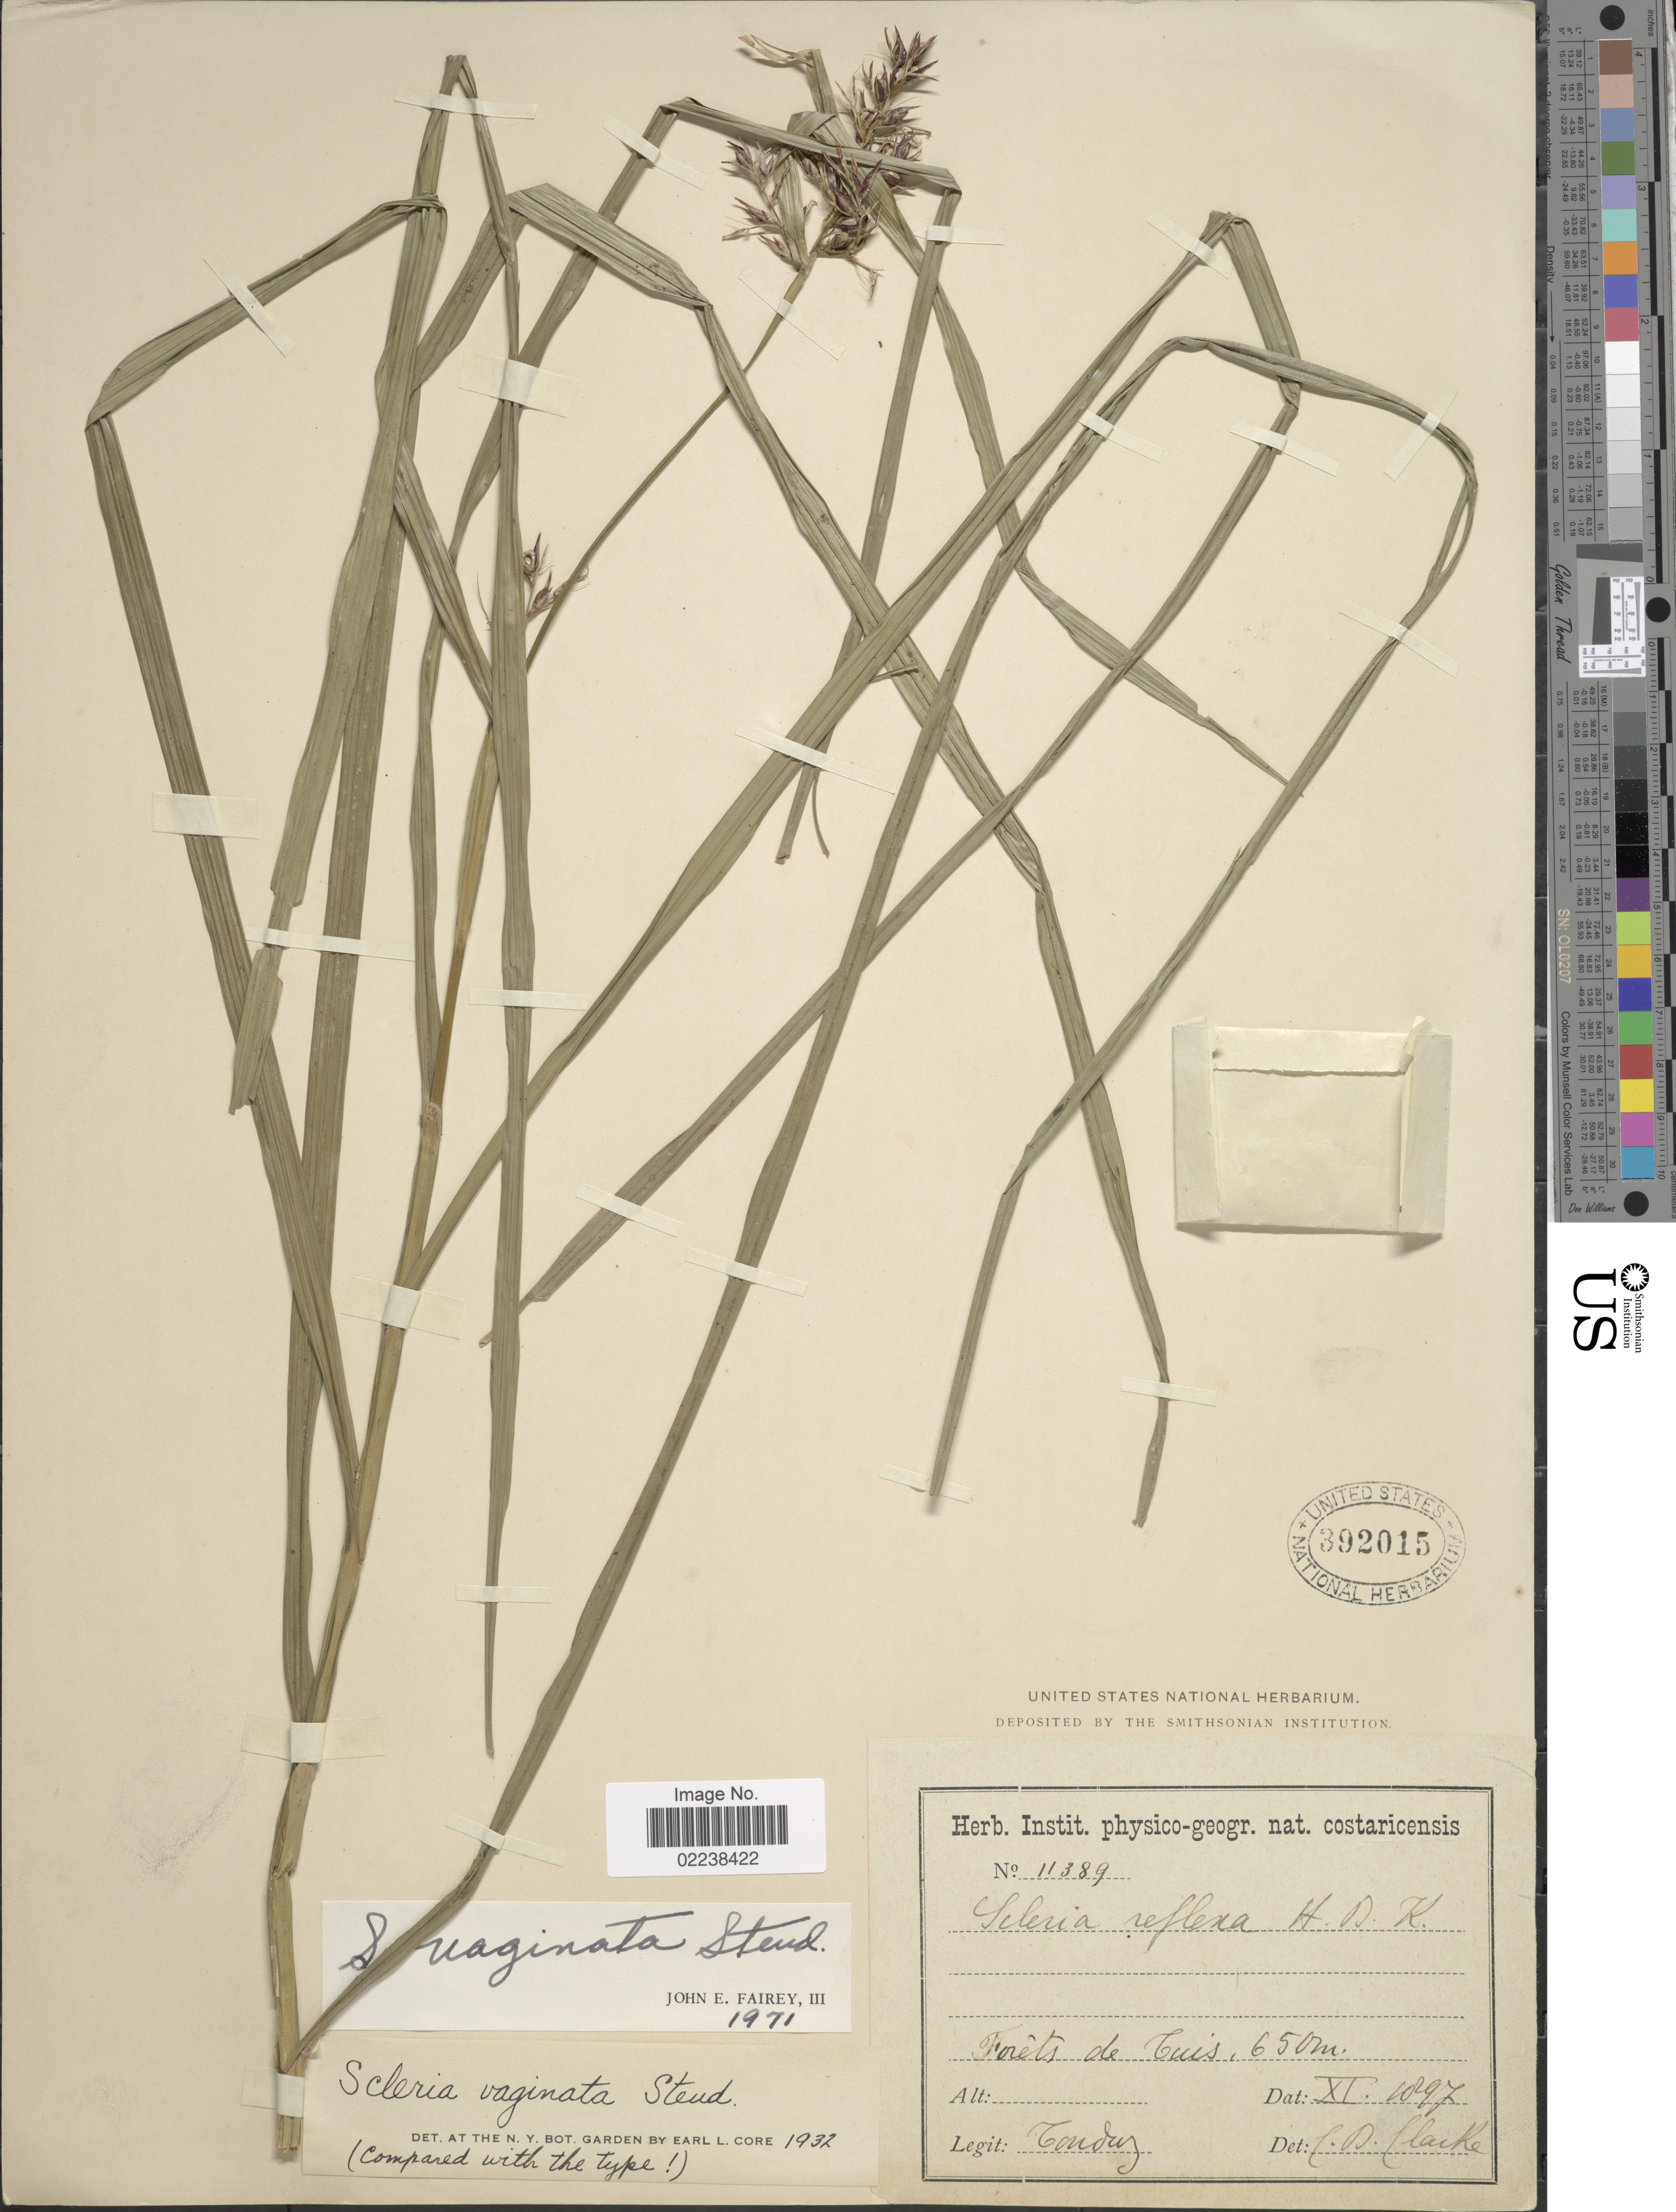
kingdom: Plantae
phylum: Tracheophyta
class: Liliopsida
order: Poales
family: Cyperaceae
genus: Scleria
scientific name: Scleria vaginata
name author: Steud.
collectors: A. Tonduz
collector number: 11389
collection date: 1897-11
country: Costa Rica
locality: Forets de Tuis.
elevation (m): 650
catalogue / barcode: US 392015